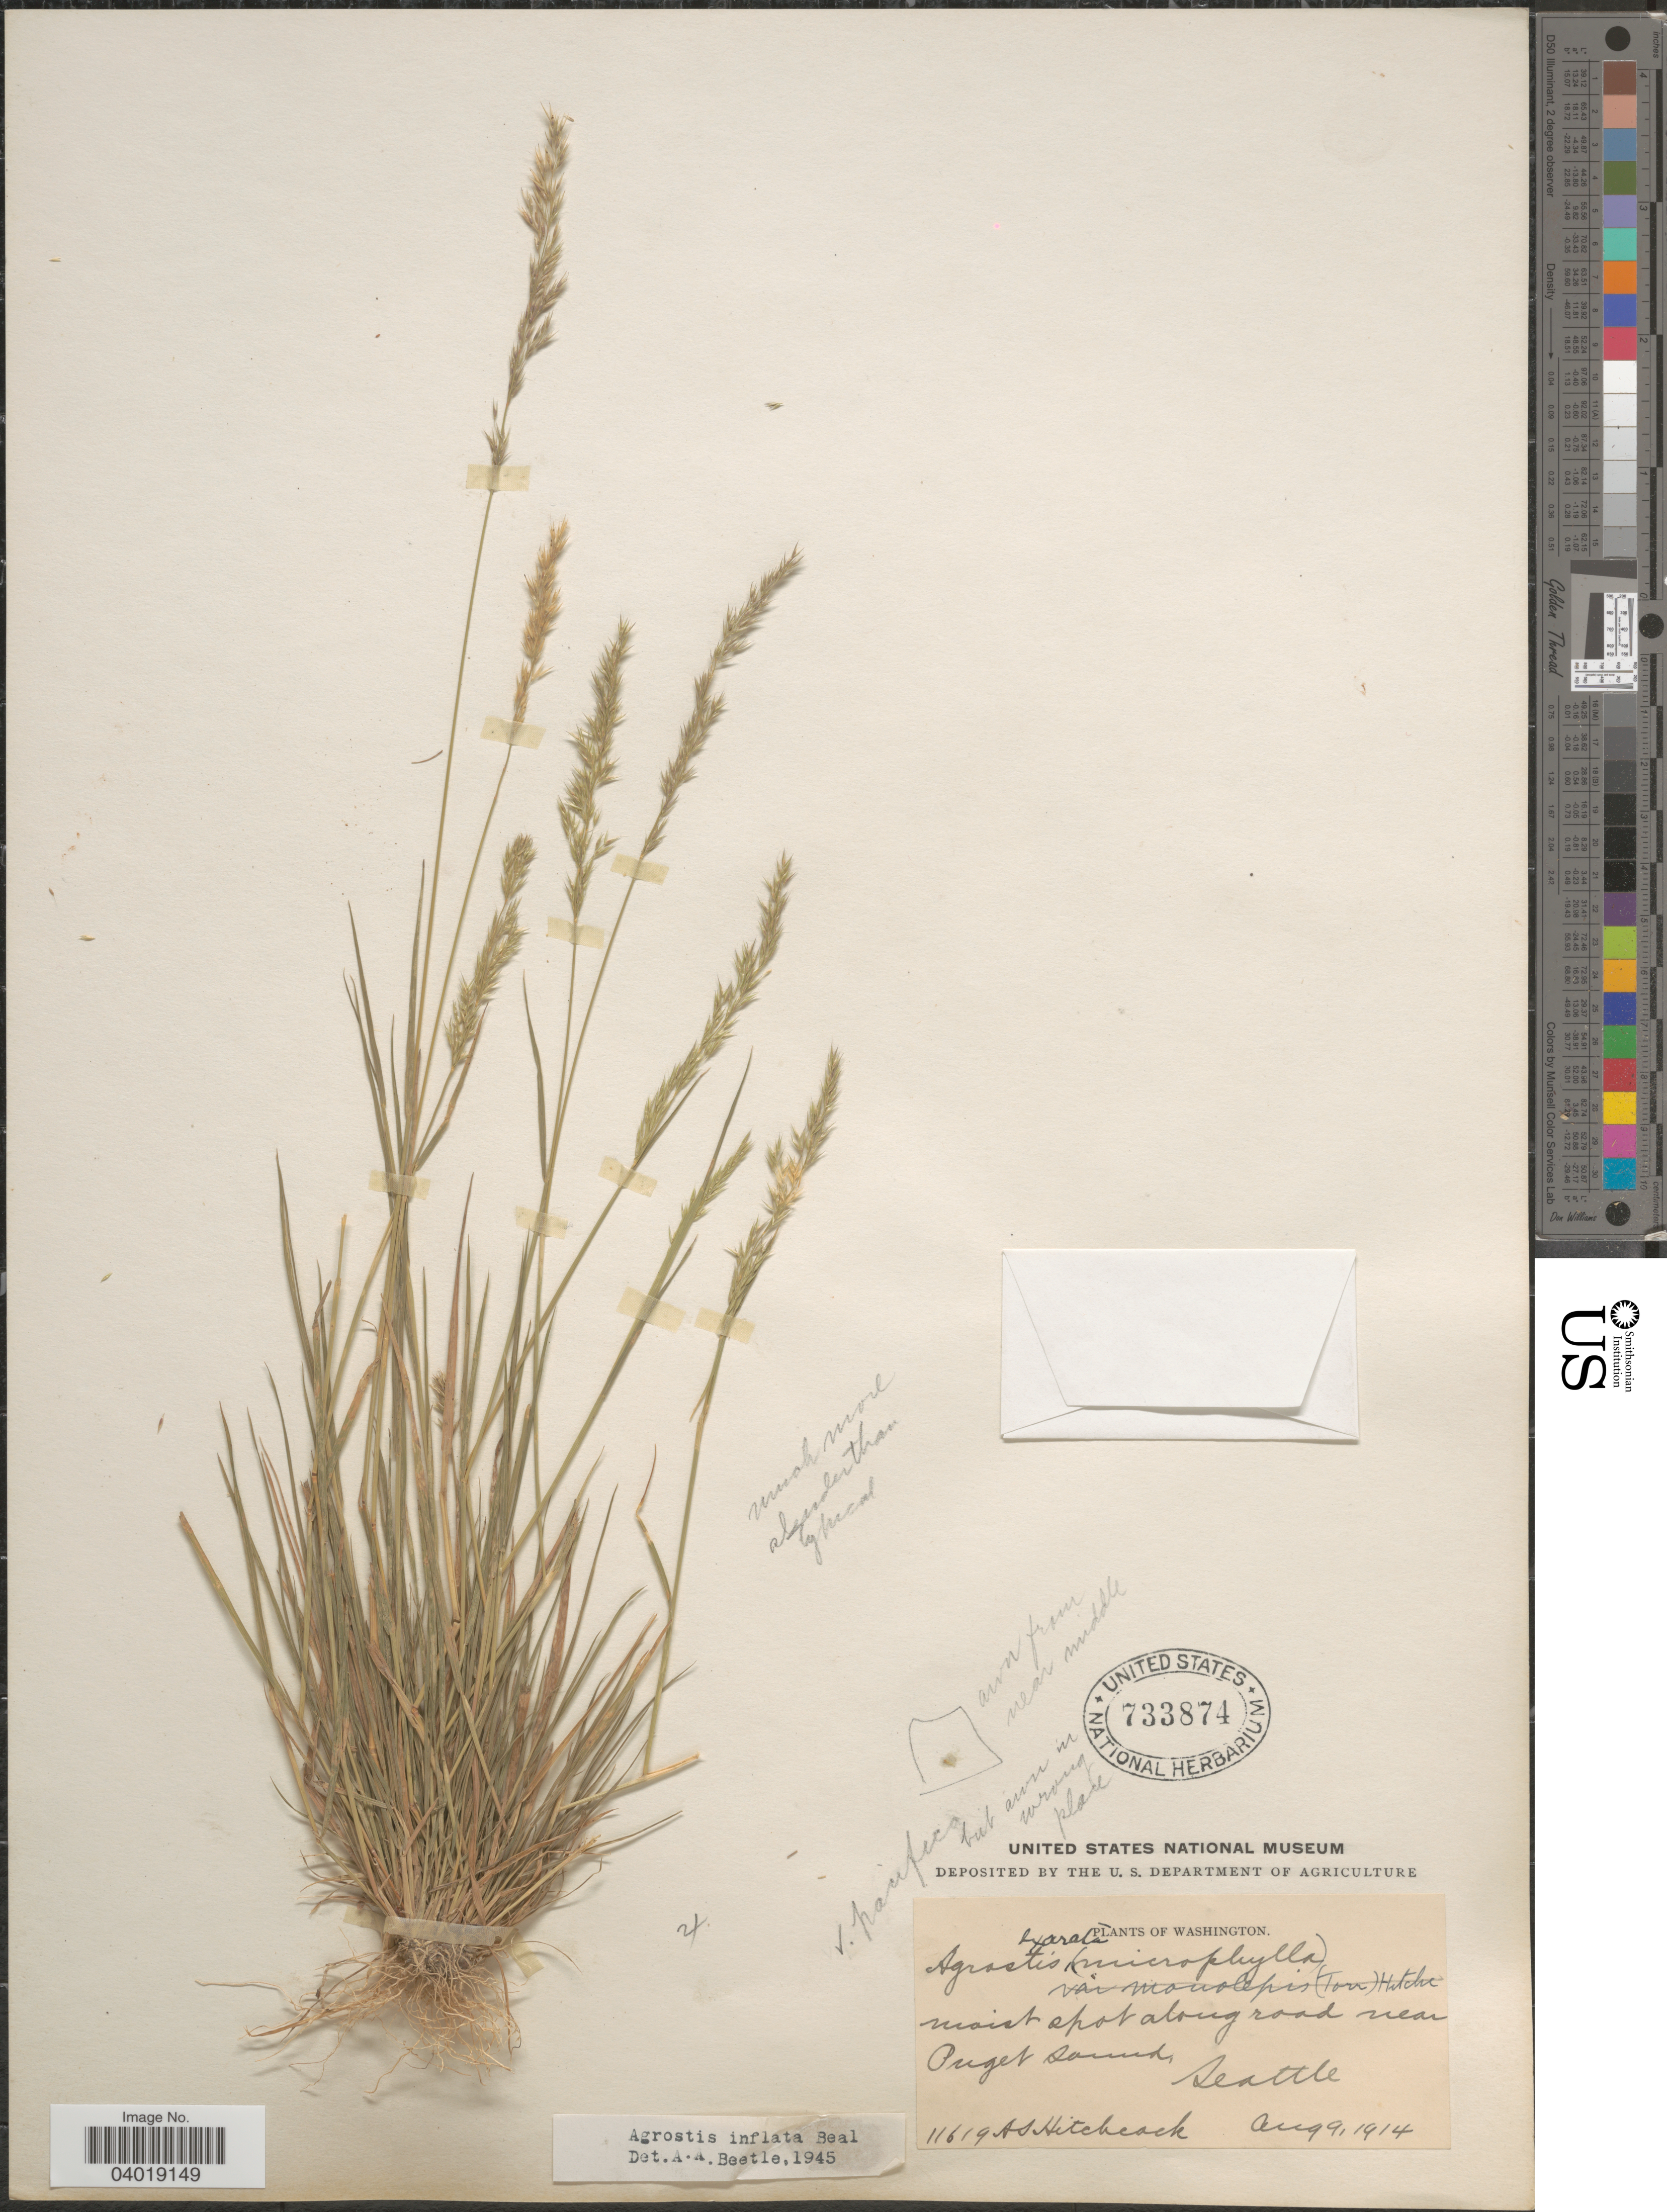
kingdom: Plantae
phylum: Tracheophyta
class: Liliopsida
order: Poales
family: Poaceae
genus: Agrostis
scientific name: Agrostis exarata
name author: Trin.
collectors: A. S. Hitchcock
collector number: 11619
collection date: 1914-08-09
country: United States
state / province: Washington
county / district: King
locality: Along road near Puget Sound, Seattle.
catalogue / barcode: US 733874